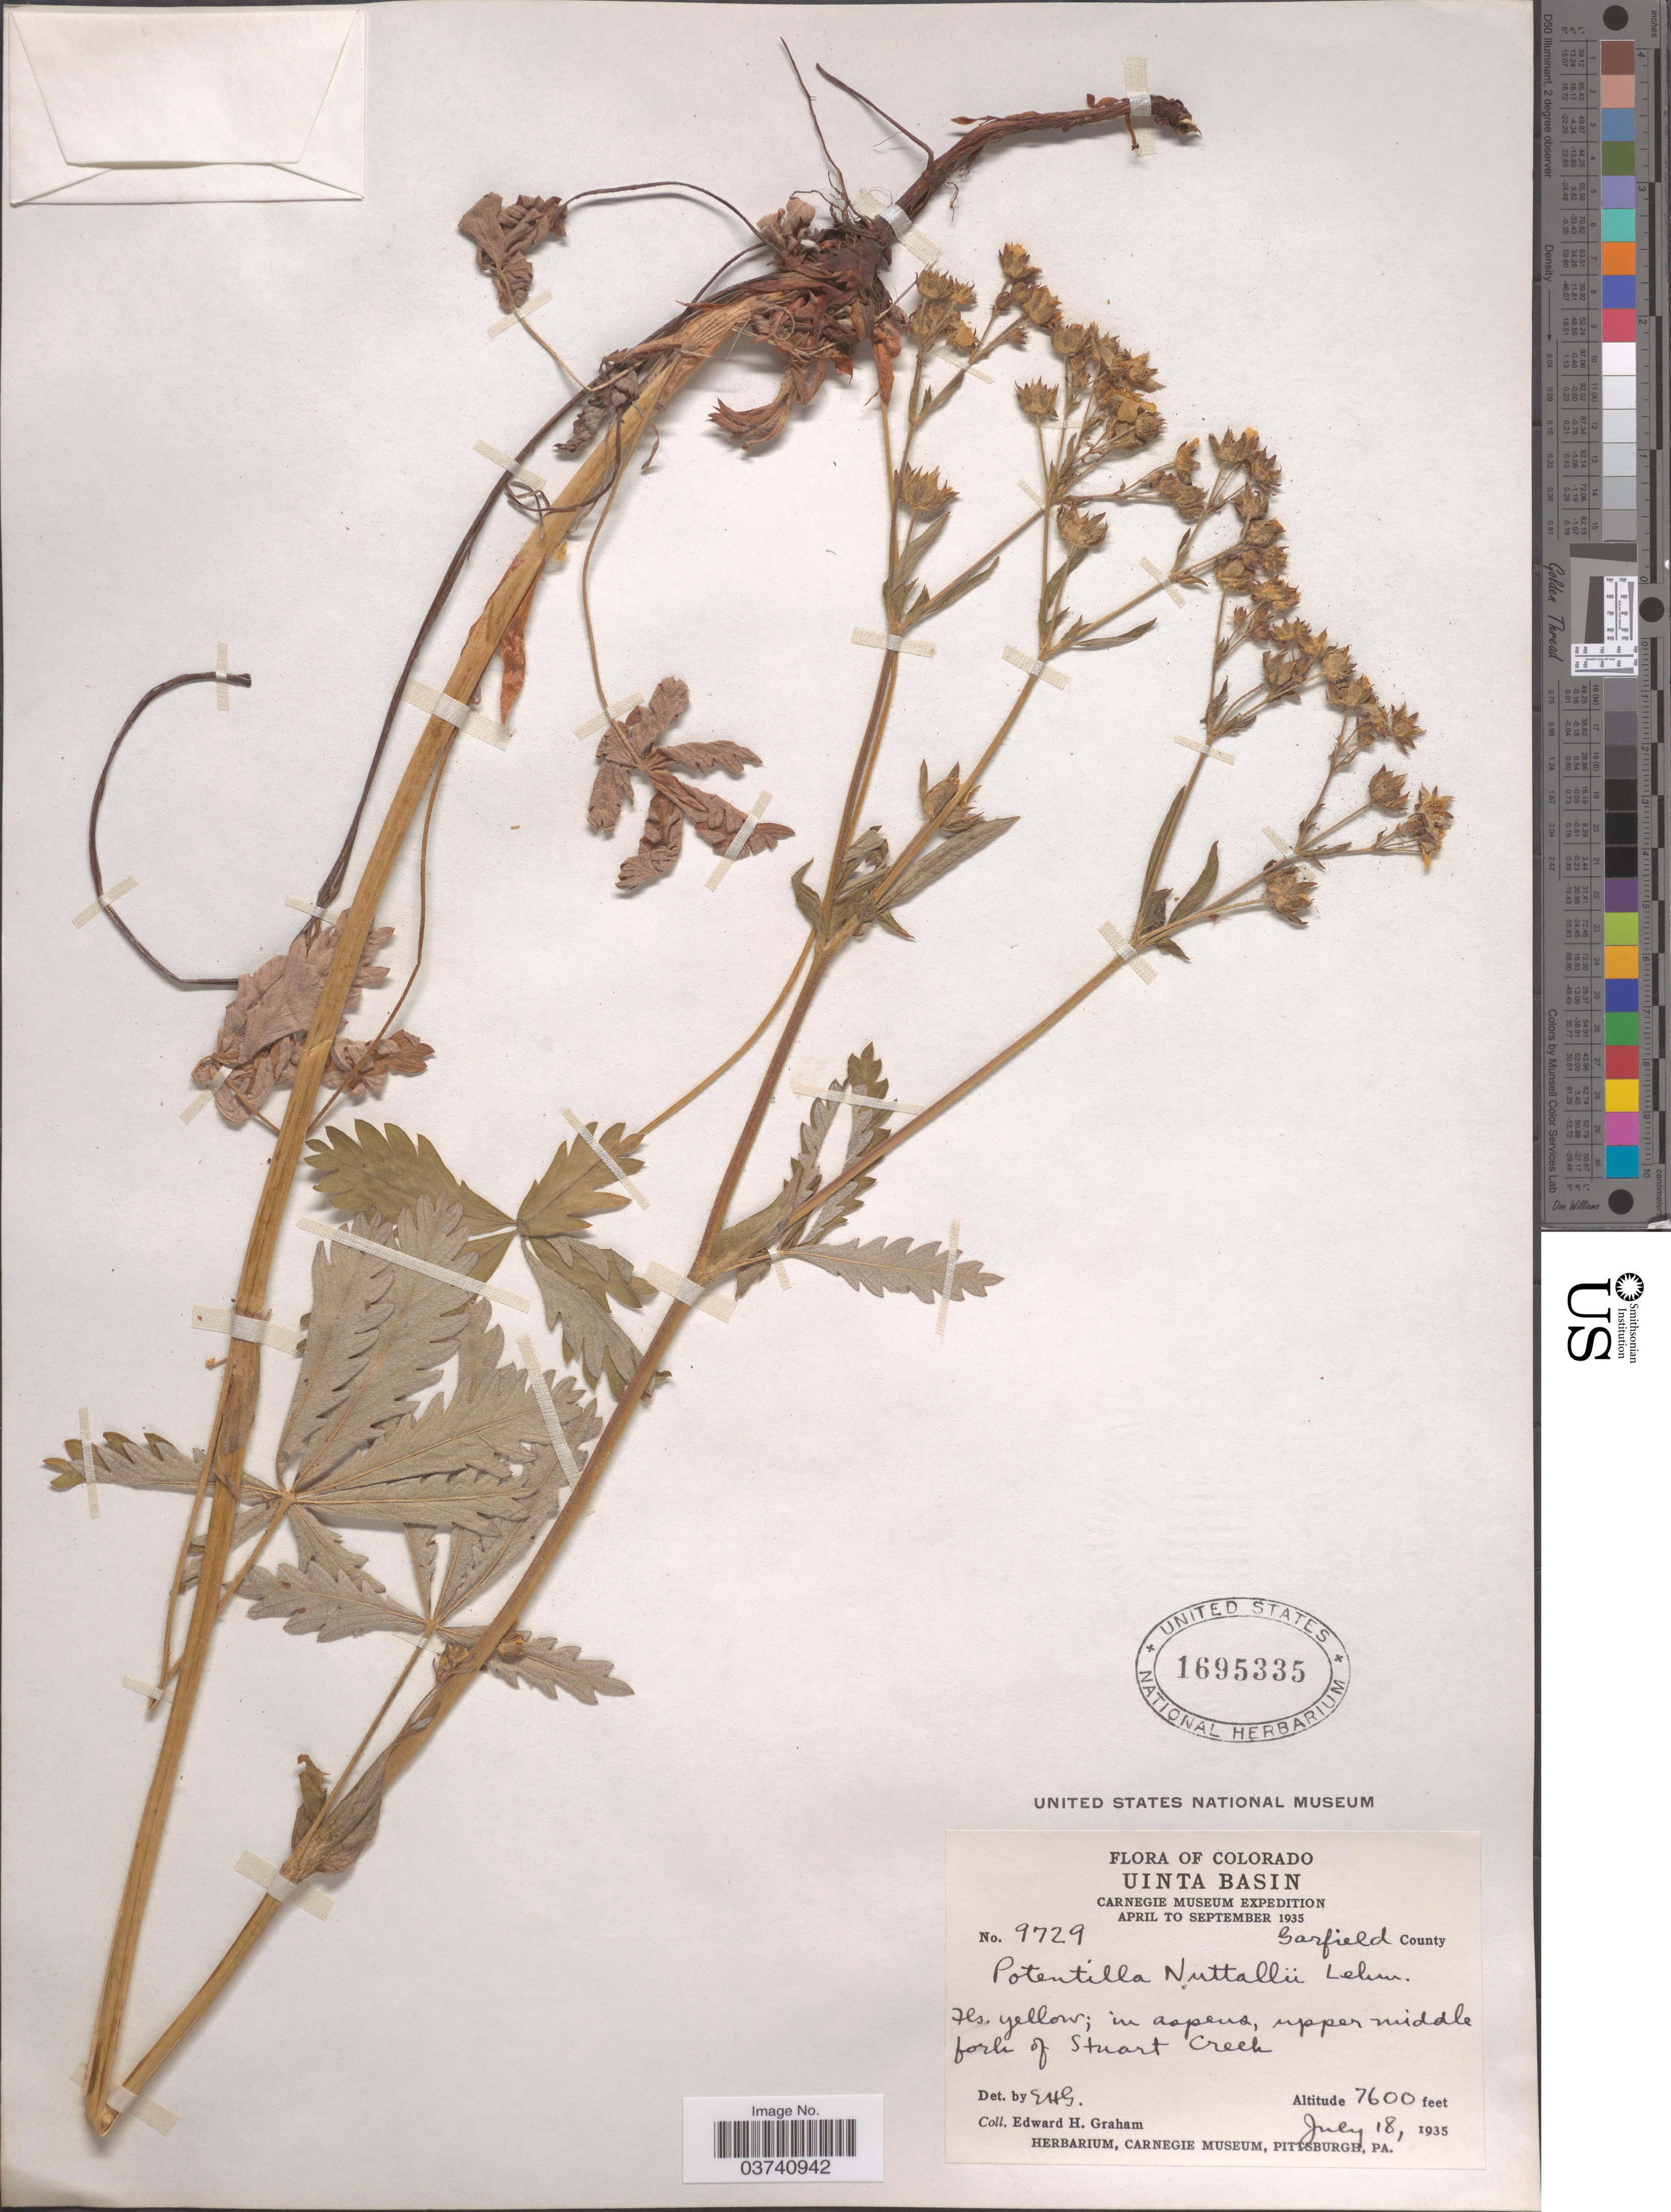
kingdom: Plantae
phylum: Tracheophyta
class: Magnoliopsida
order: Rosales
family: Rosaceae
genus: Potentilla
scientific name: Potentilla gracilis var. fastigiata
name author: (Nutt.) S. Watson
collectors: E. H. Graham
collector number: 9729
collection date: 1935-07-18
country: United States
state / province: Colorado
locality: Uinta Basin. Garfield County. Upper middle fork of Stuart Creek.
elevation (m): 2316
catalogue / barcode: US 1695335